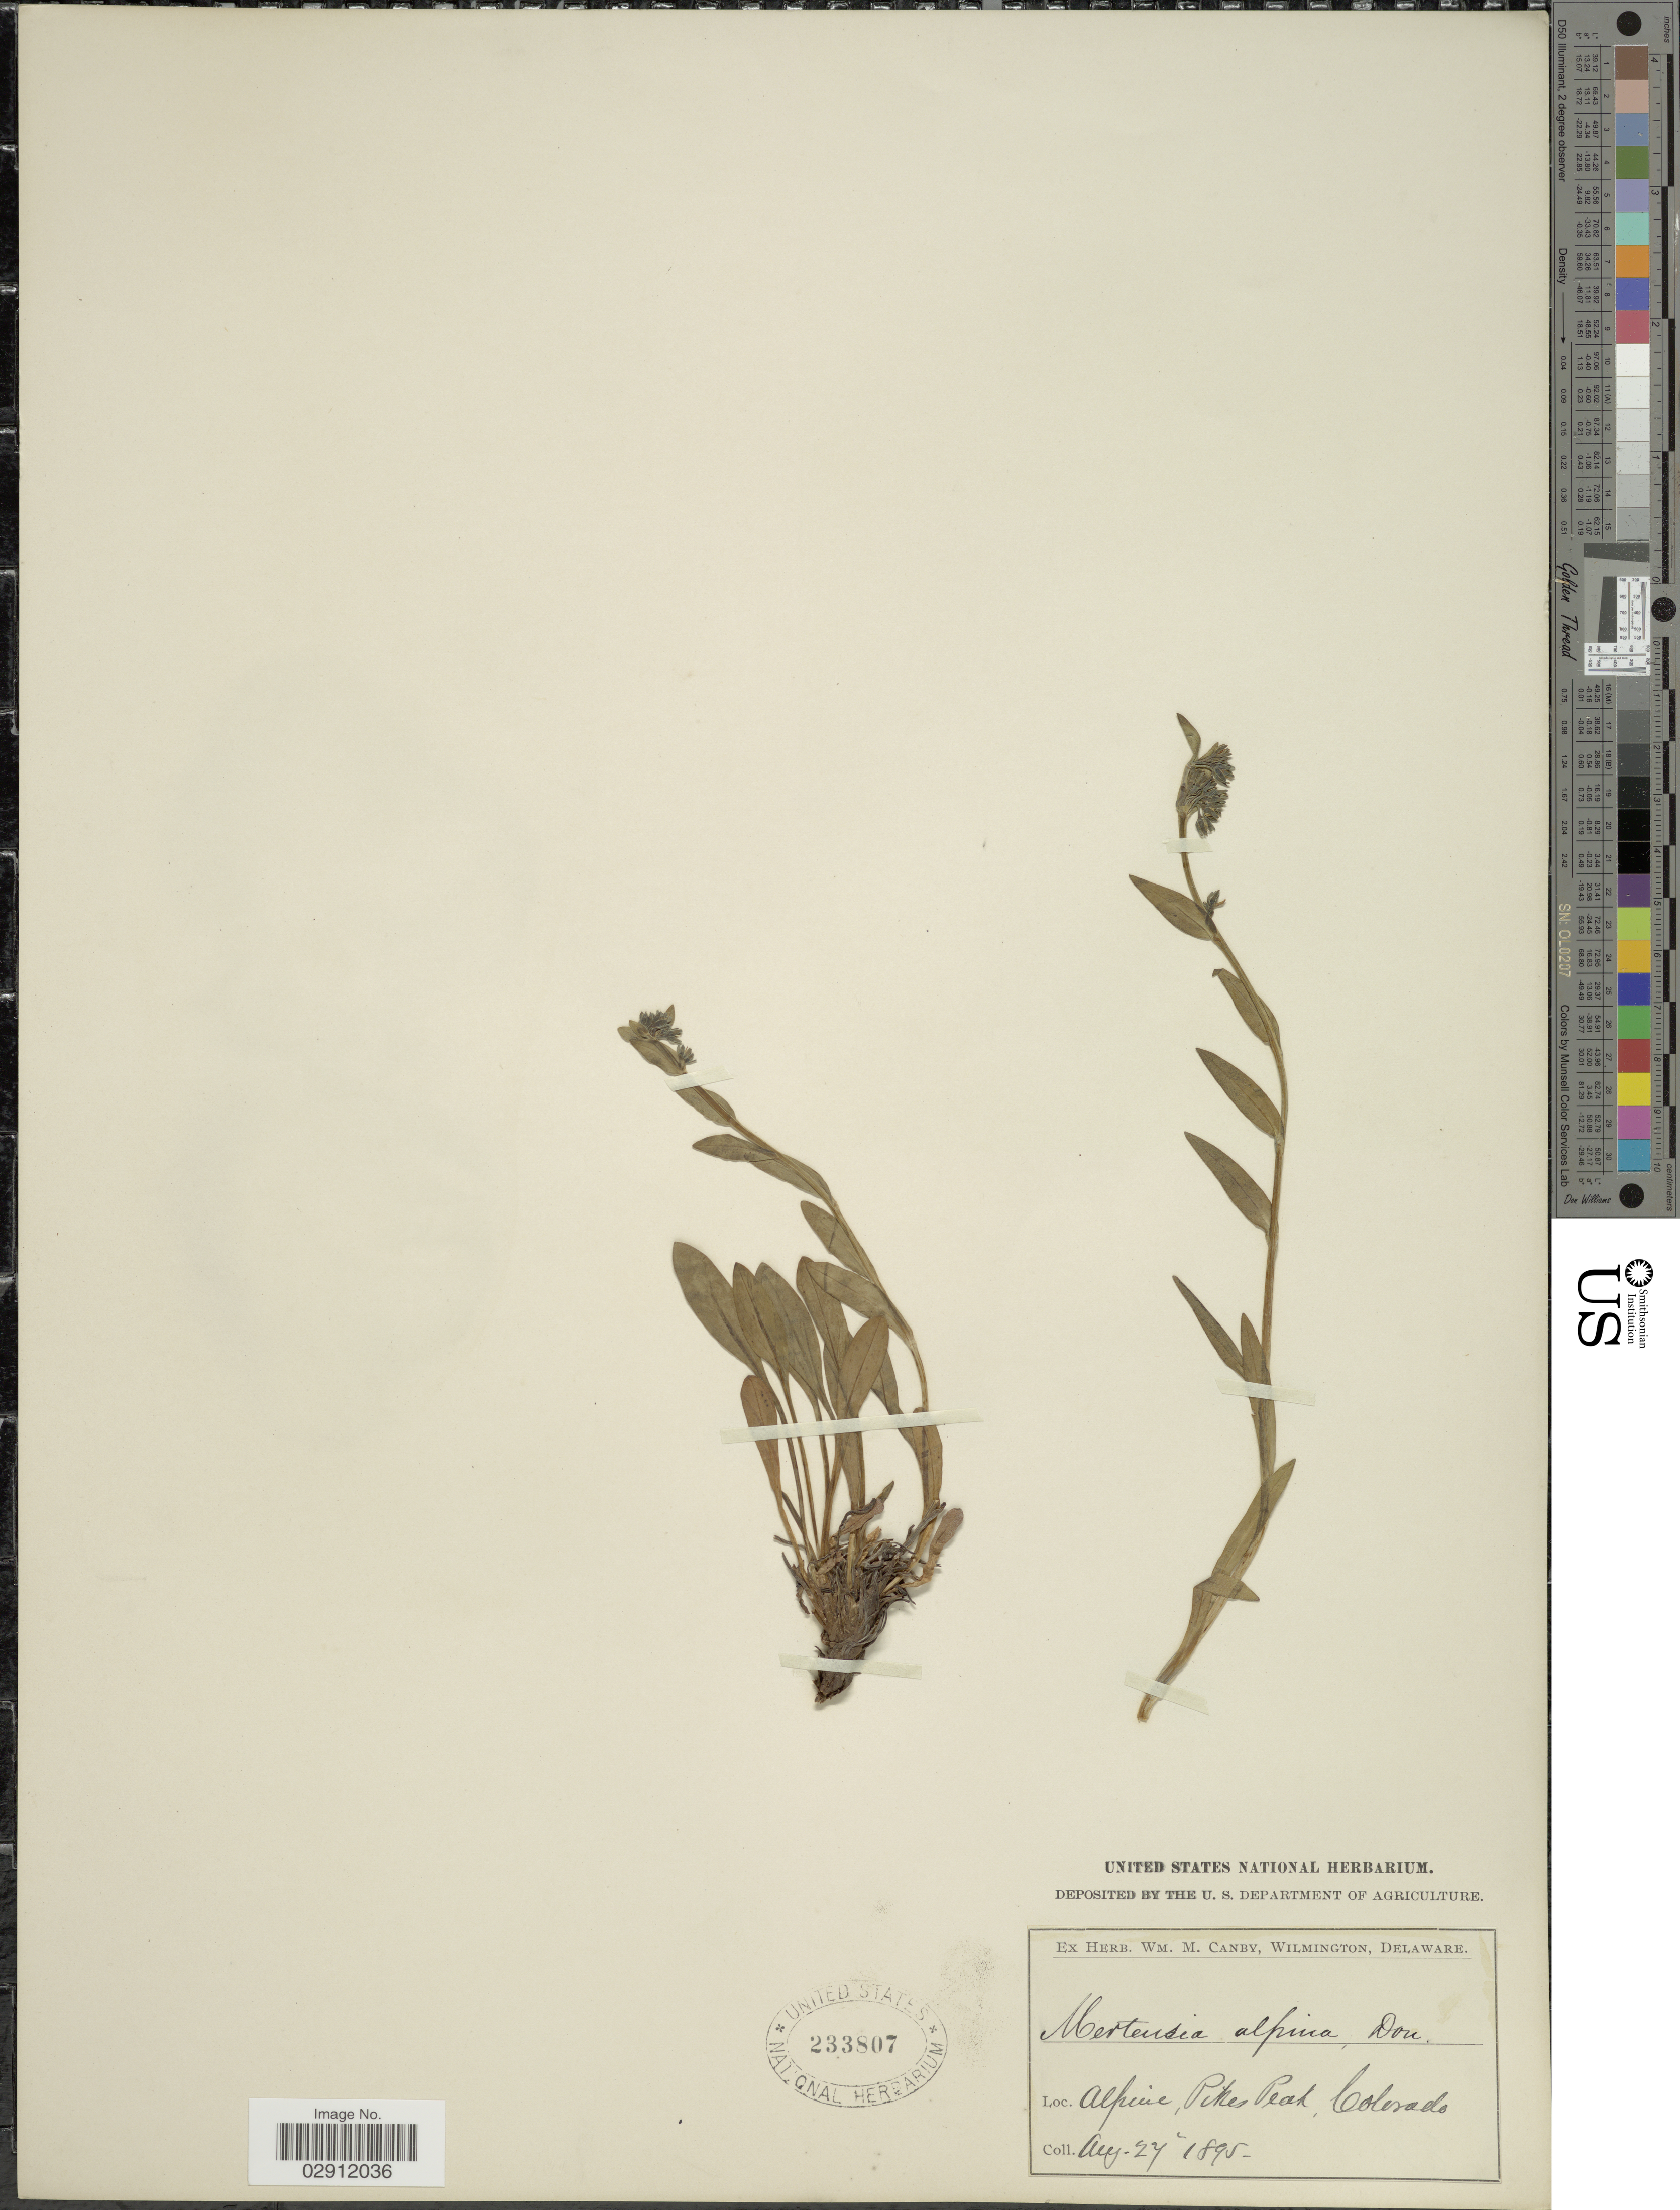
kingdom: Plantae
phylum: Tracheophyta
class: Magnoliopsida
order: Boraginales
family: Boraginaceae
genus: Mertensia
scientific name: Mertensia alpina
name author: (Torr.) G. Don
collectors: W. M. Canby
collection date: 1895-08-27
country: United States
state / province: Colorado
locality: Alpine, Pikes Peak.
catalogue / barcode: US 233807